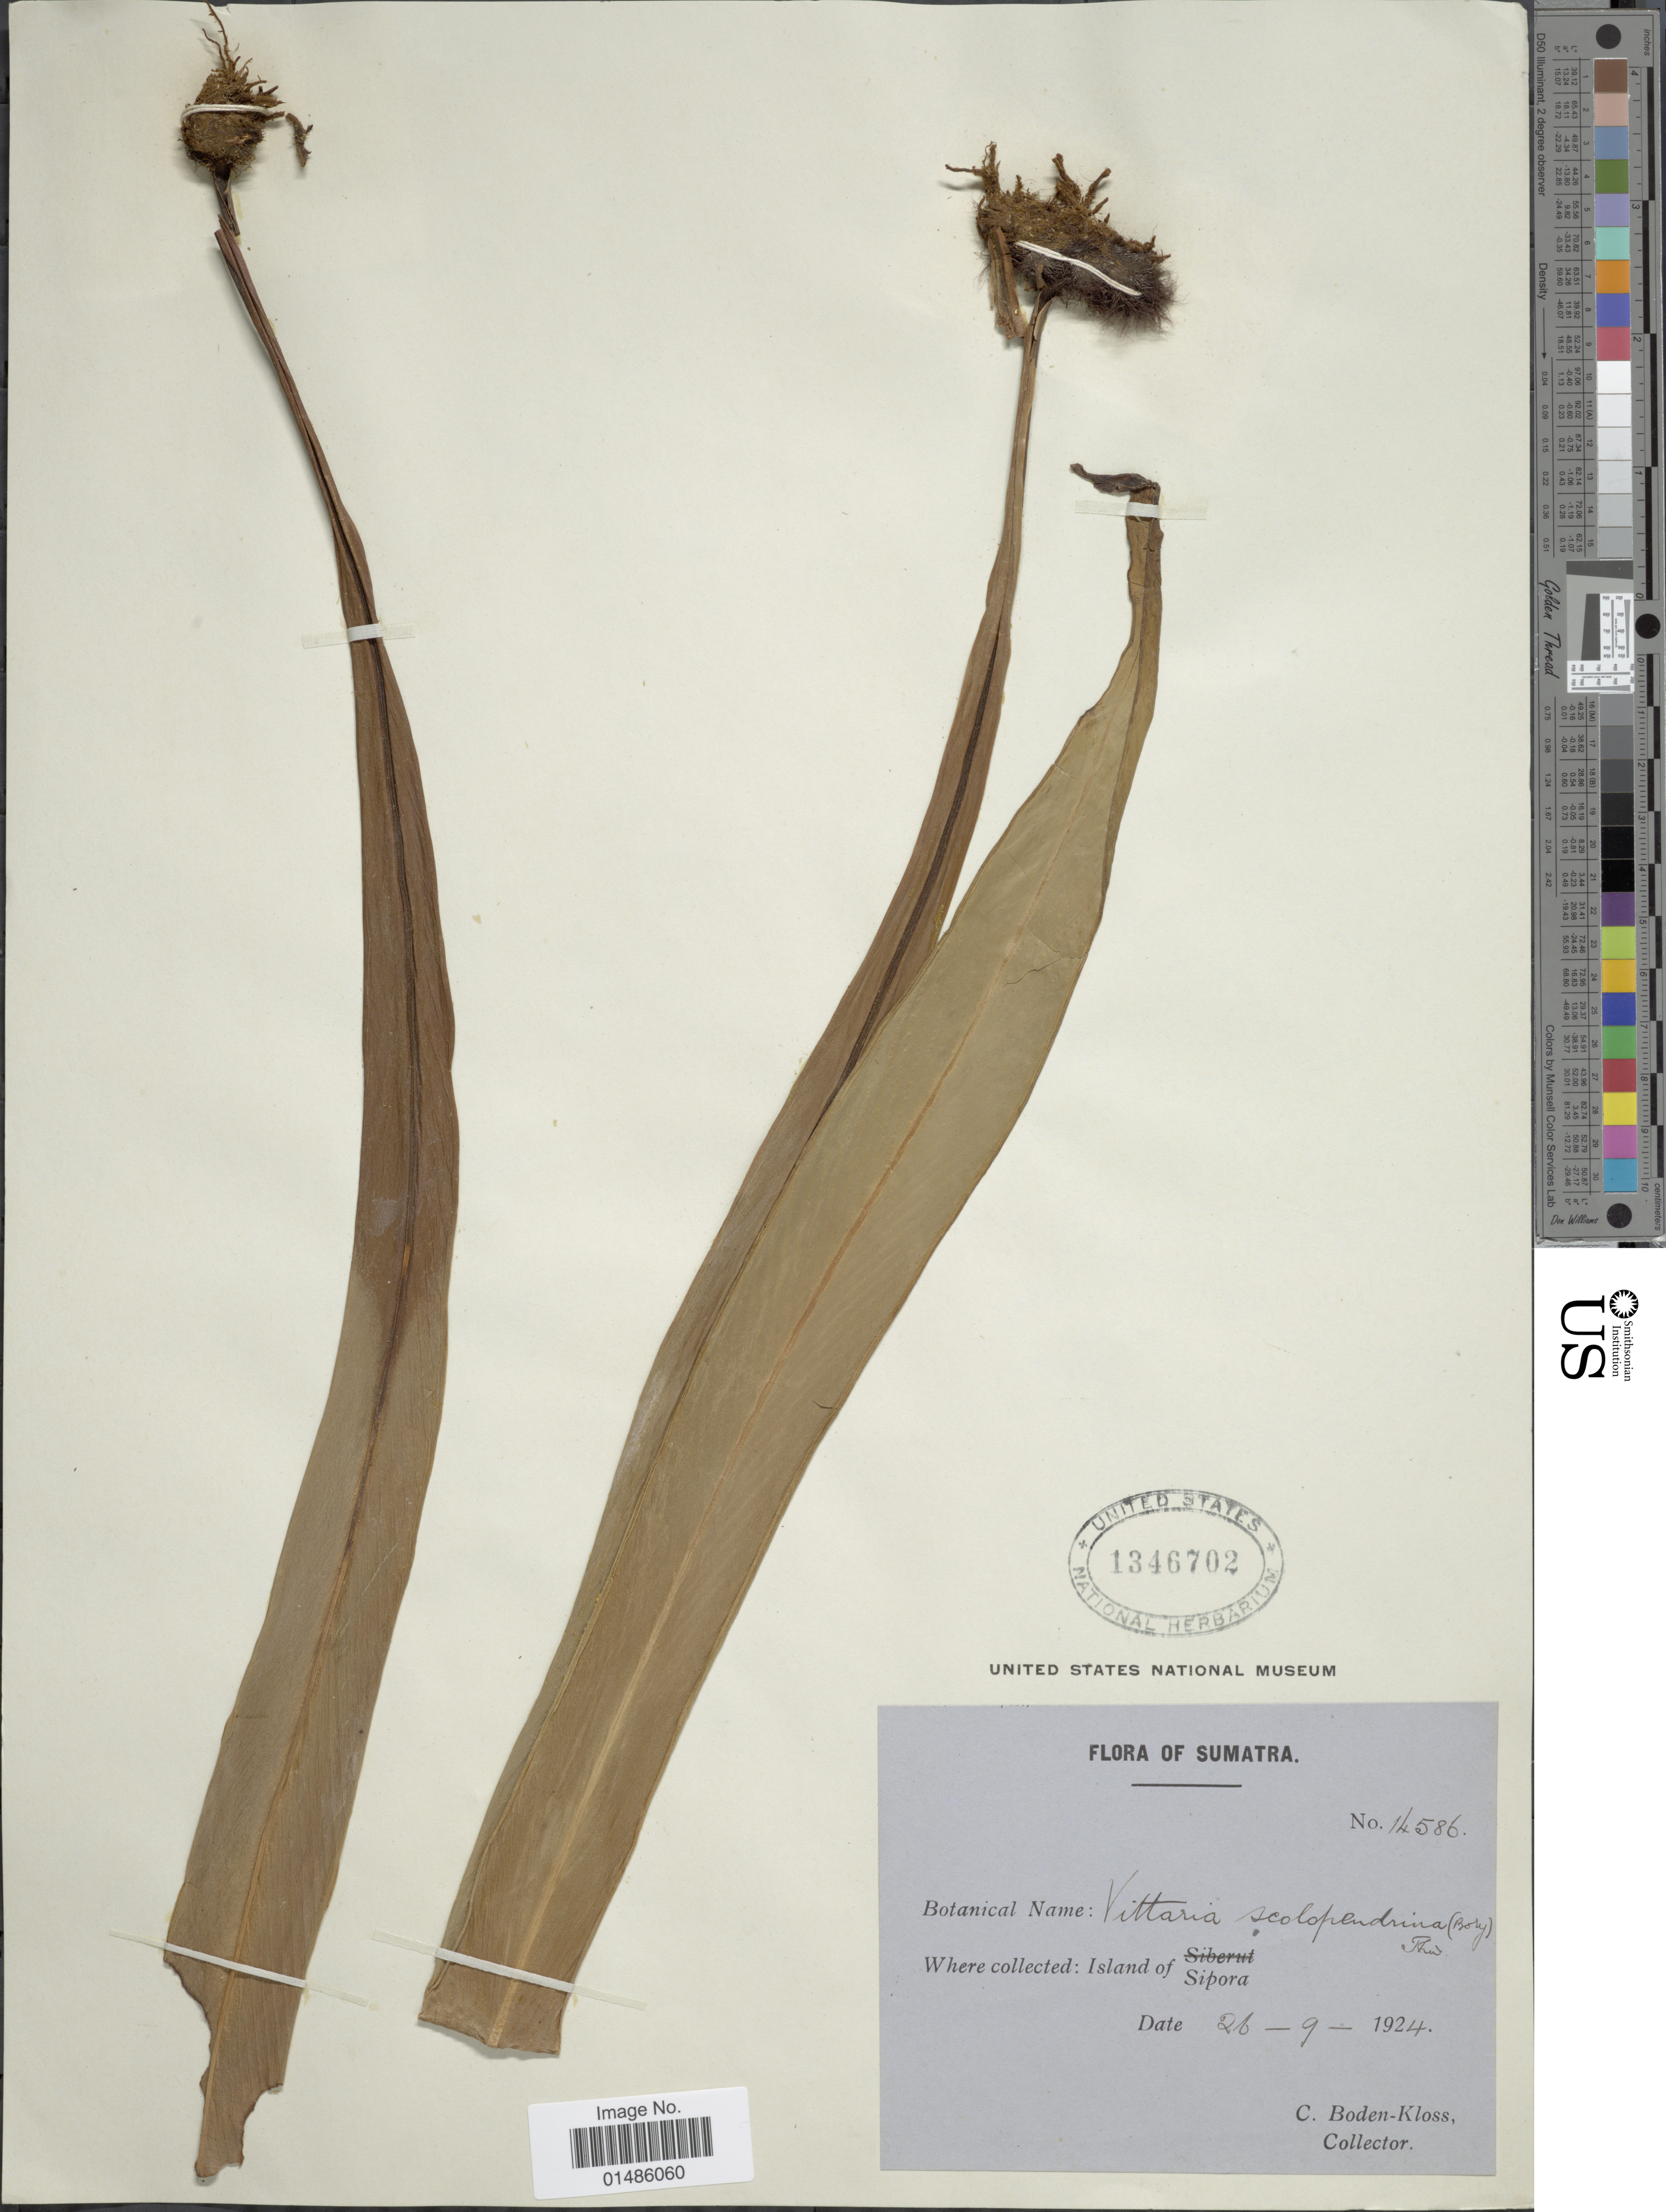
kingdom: Plantae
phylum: Tracheophyta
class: Polypodiopsida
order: Polypodiales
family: Pteridaceae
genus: Haplopteris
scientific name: Haplopteris scolopendrina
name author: (Bory) Presl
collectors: C. Boden-Kloss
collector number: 14586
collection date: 1924-09-26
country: Indonesia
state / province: Sumatra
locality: Island of Sipora.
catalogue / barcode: US 1346702